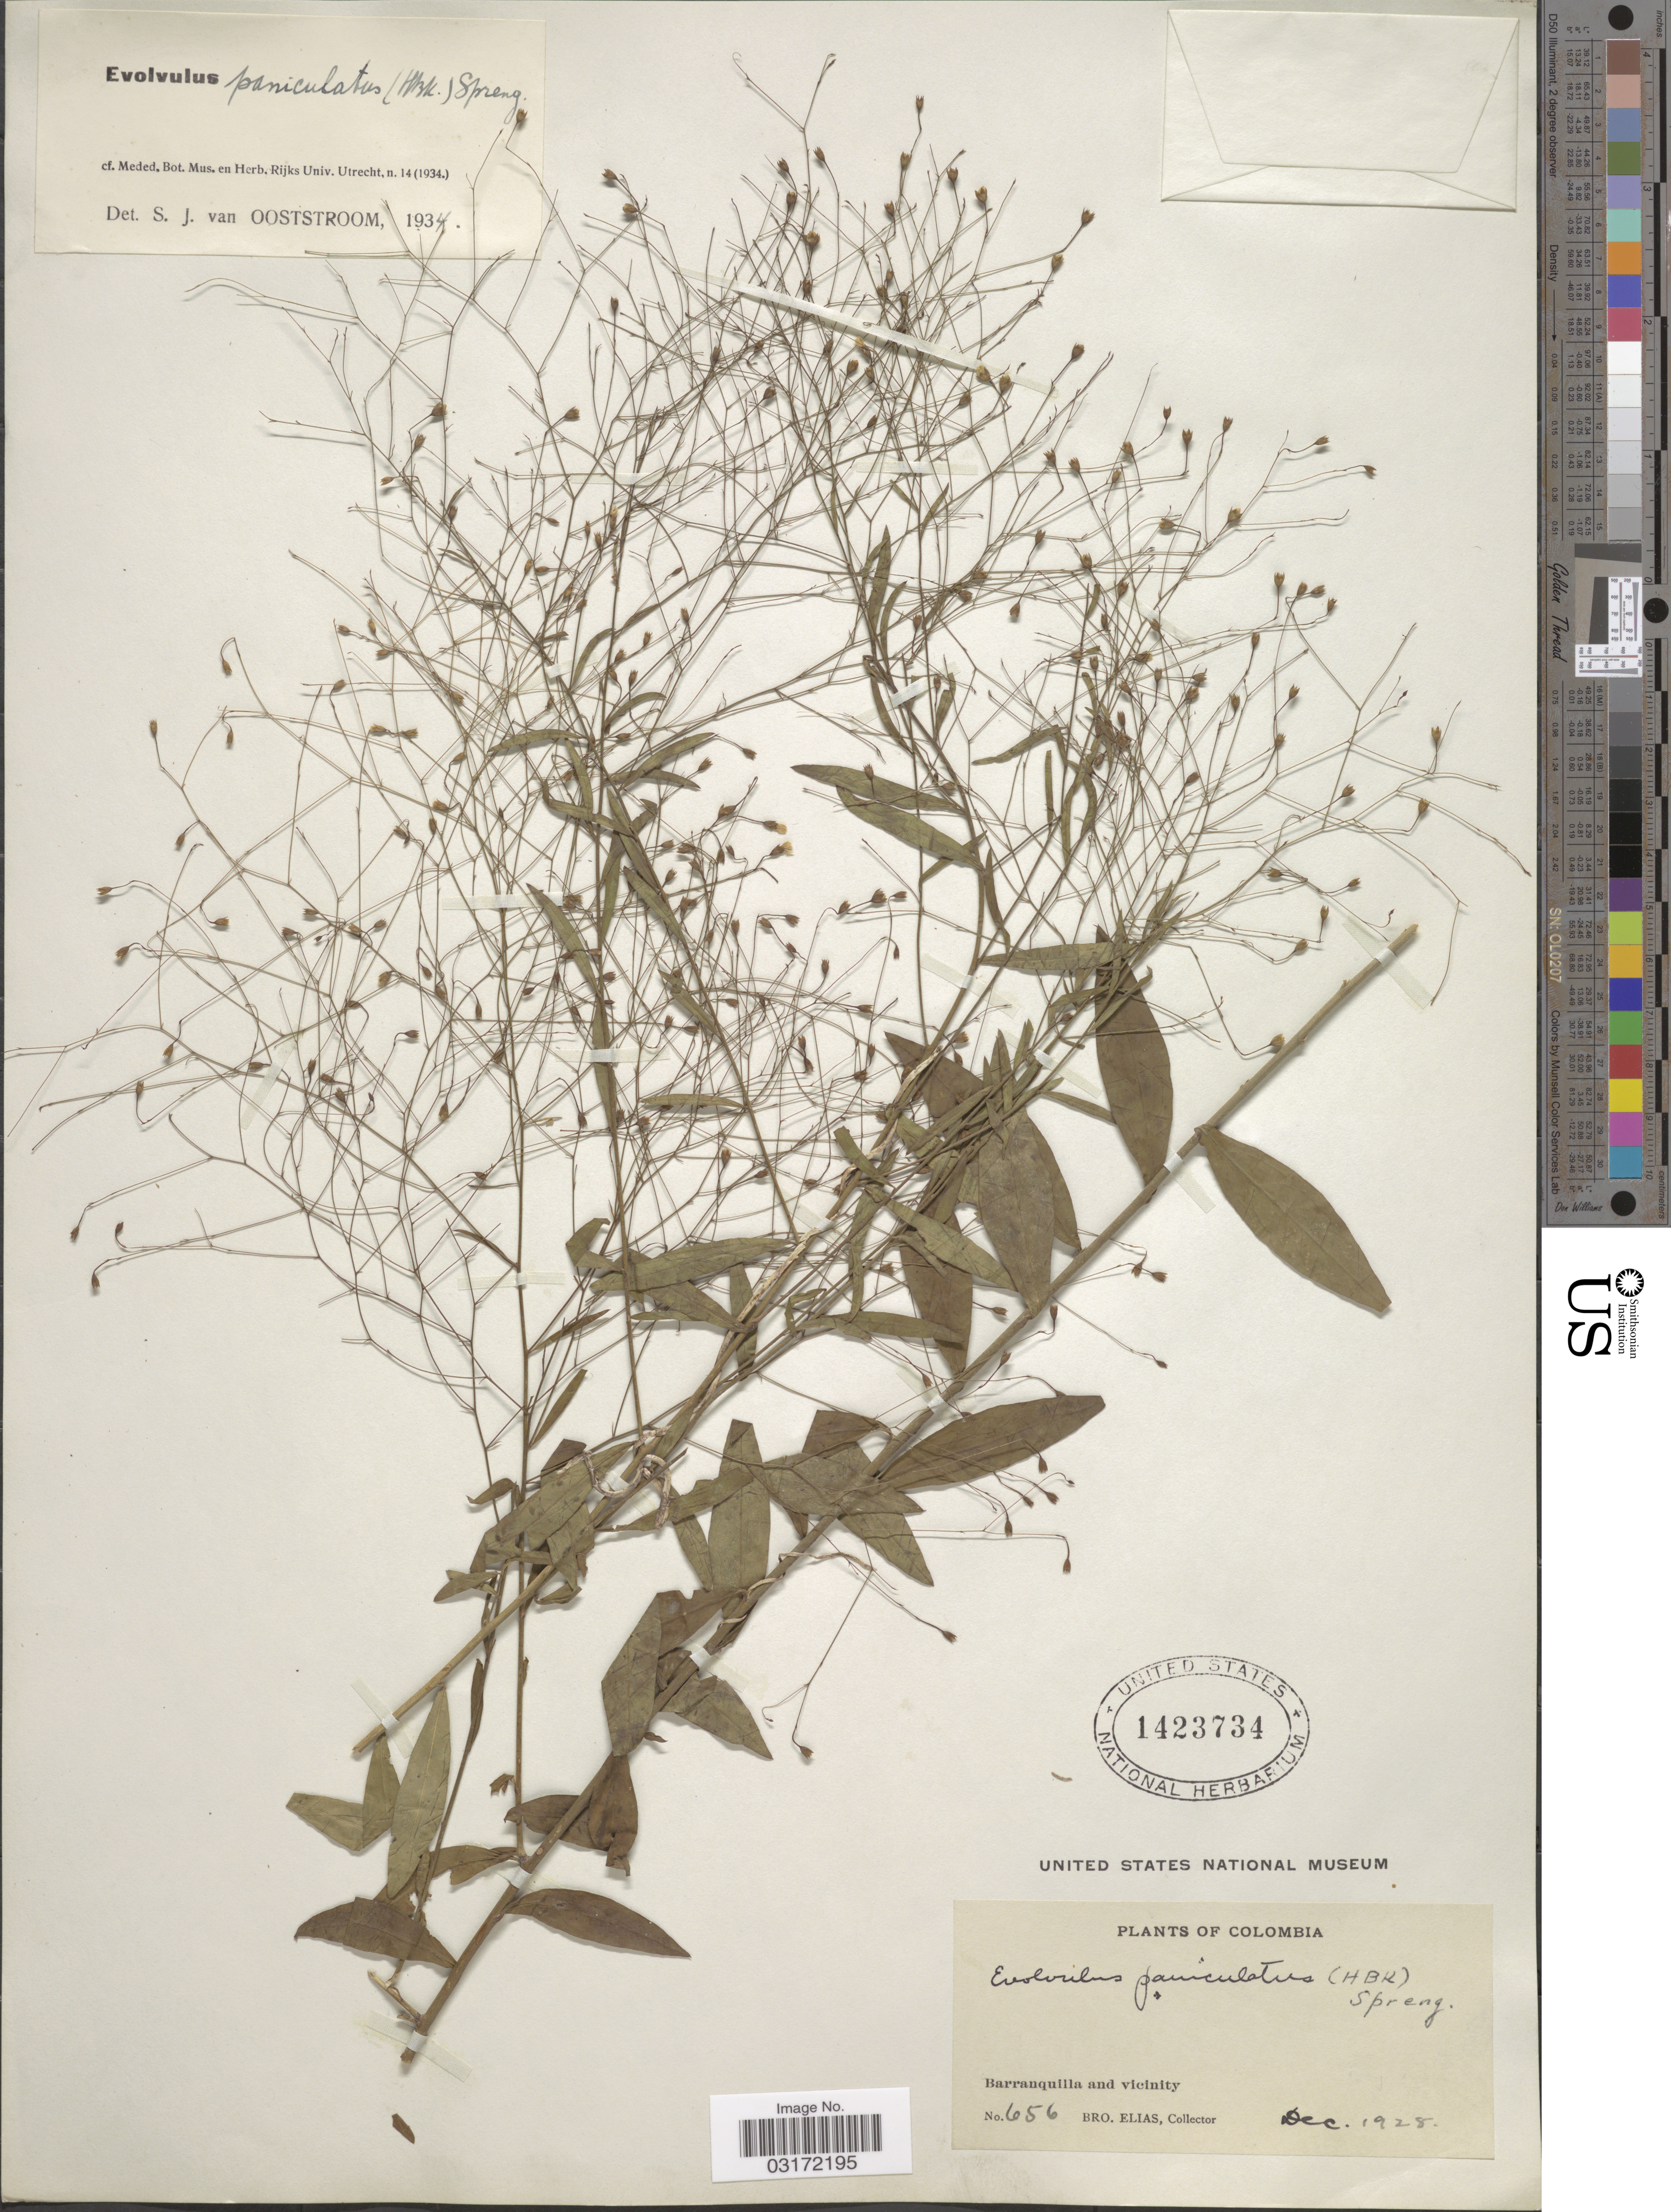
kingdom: Plantae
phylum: Tracheophyta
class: Magnoliopsida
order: Solanales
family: Convolvulaceae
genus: Evolvulus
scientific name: Evolvulus paniculatus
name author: (Bonpl.) Spreng.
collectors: Bro. Elias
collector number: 656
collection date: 1928-12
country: Colombia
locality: Barranquilla and vicinity.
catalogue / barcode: US 1423734